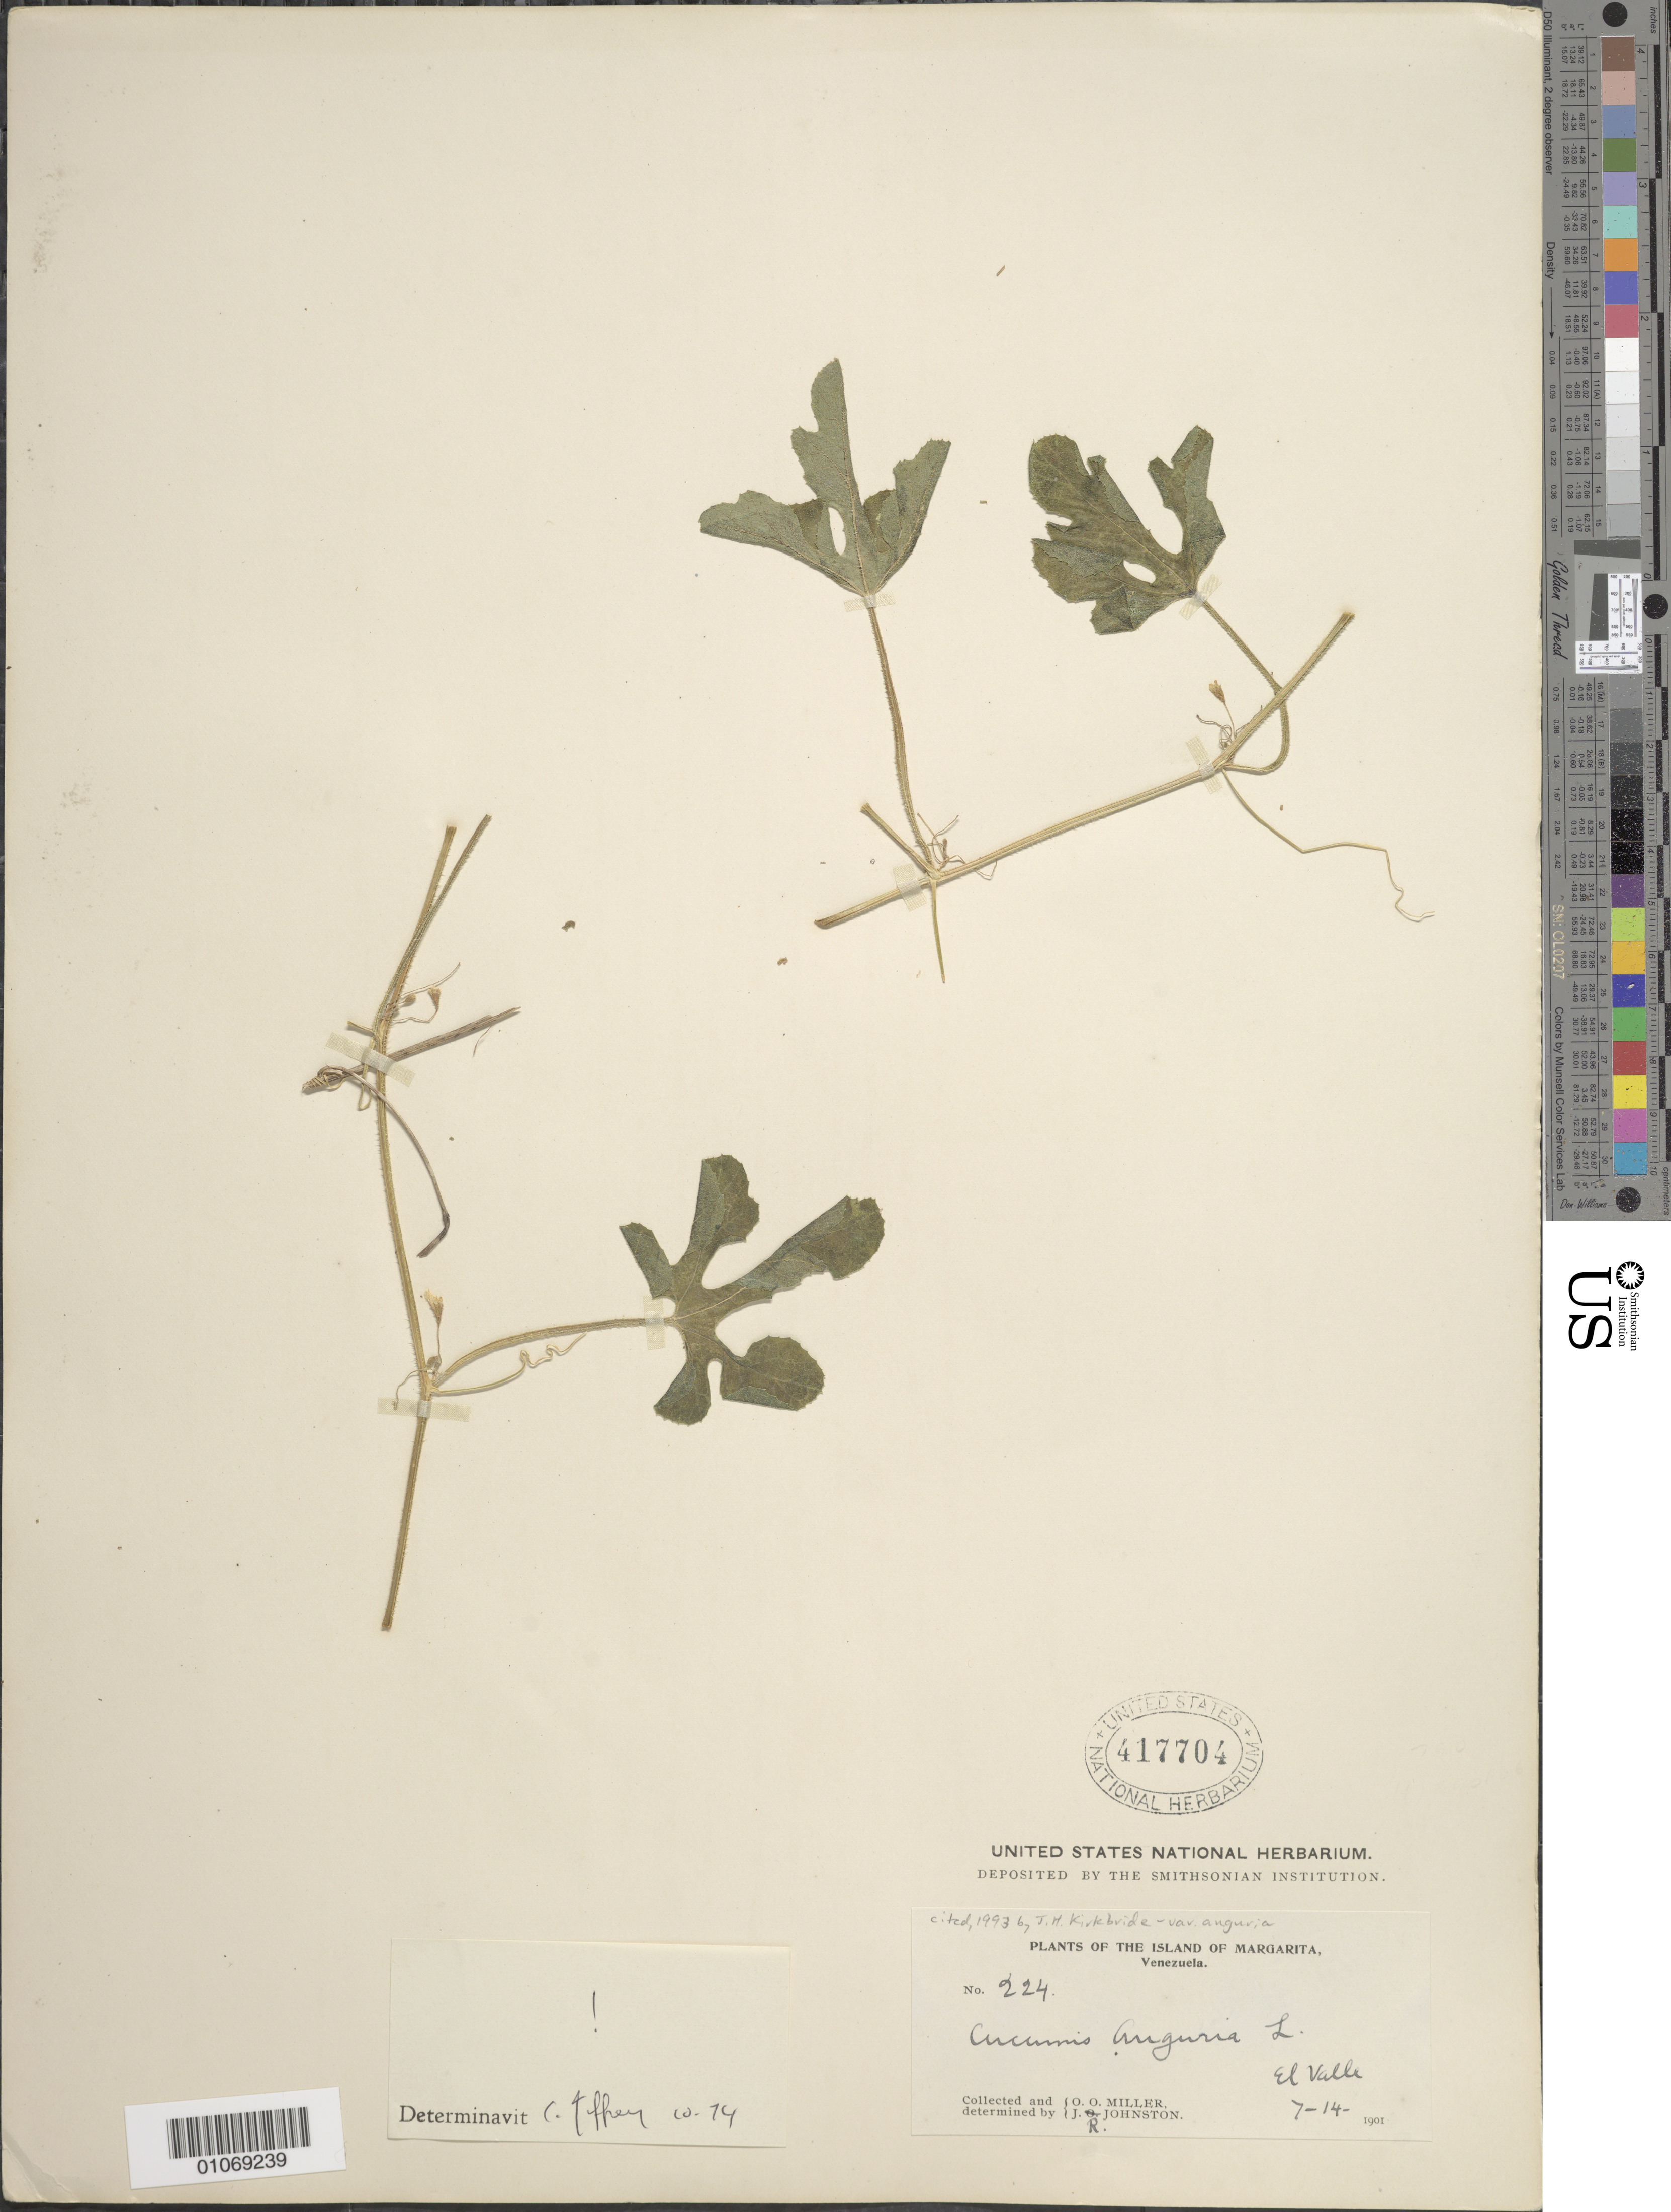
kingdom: Plantae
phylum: Tracheophyta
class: Magnoliopsida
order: Cucurbitales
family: Cucurbitaceae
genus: Cucumis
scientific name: Cucumis anguria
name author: L.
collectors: O. O. Miller & J. Johnston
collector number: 224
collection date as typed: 14 Jul 1901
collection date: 1901-07-14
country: Venezuela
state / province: Nueva Esparta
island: Margarita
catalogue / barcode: US 417704